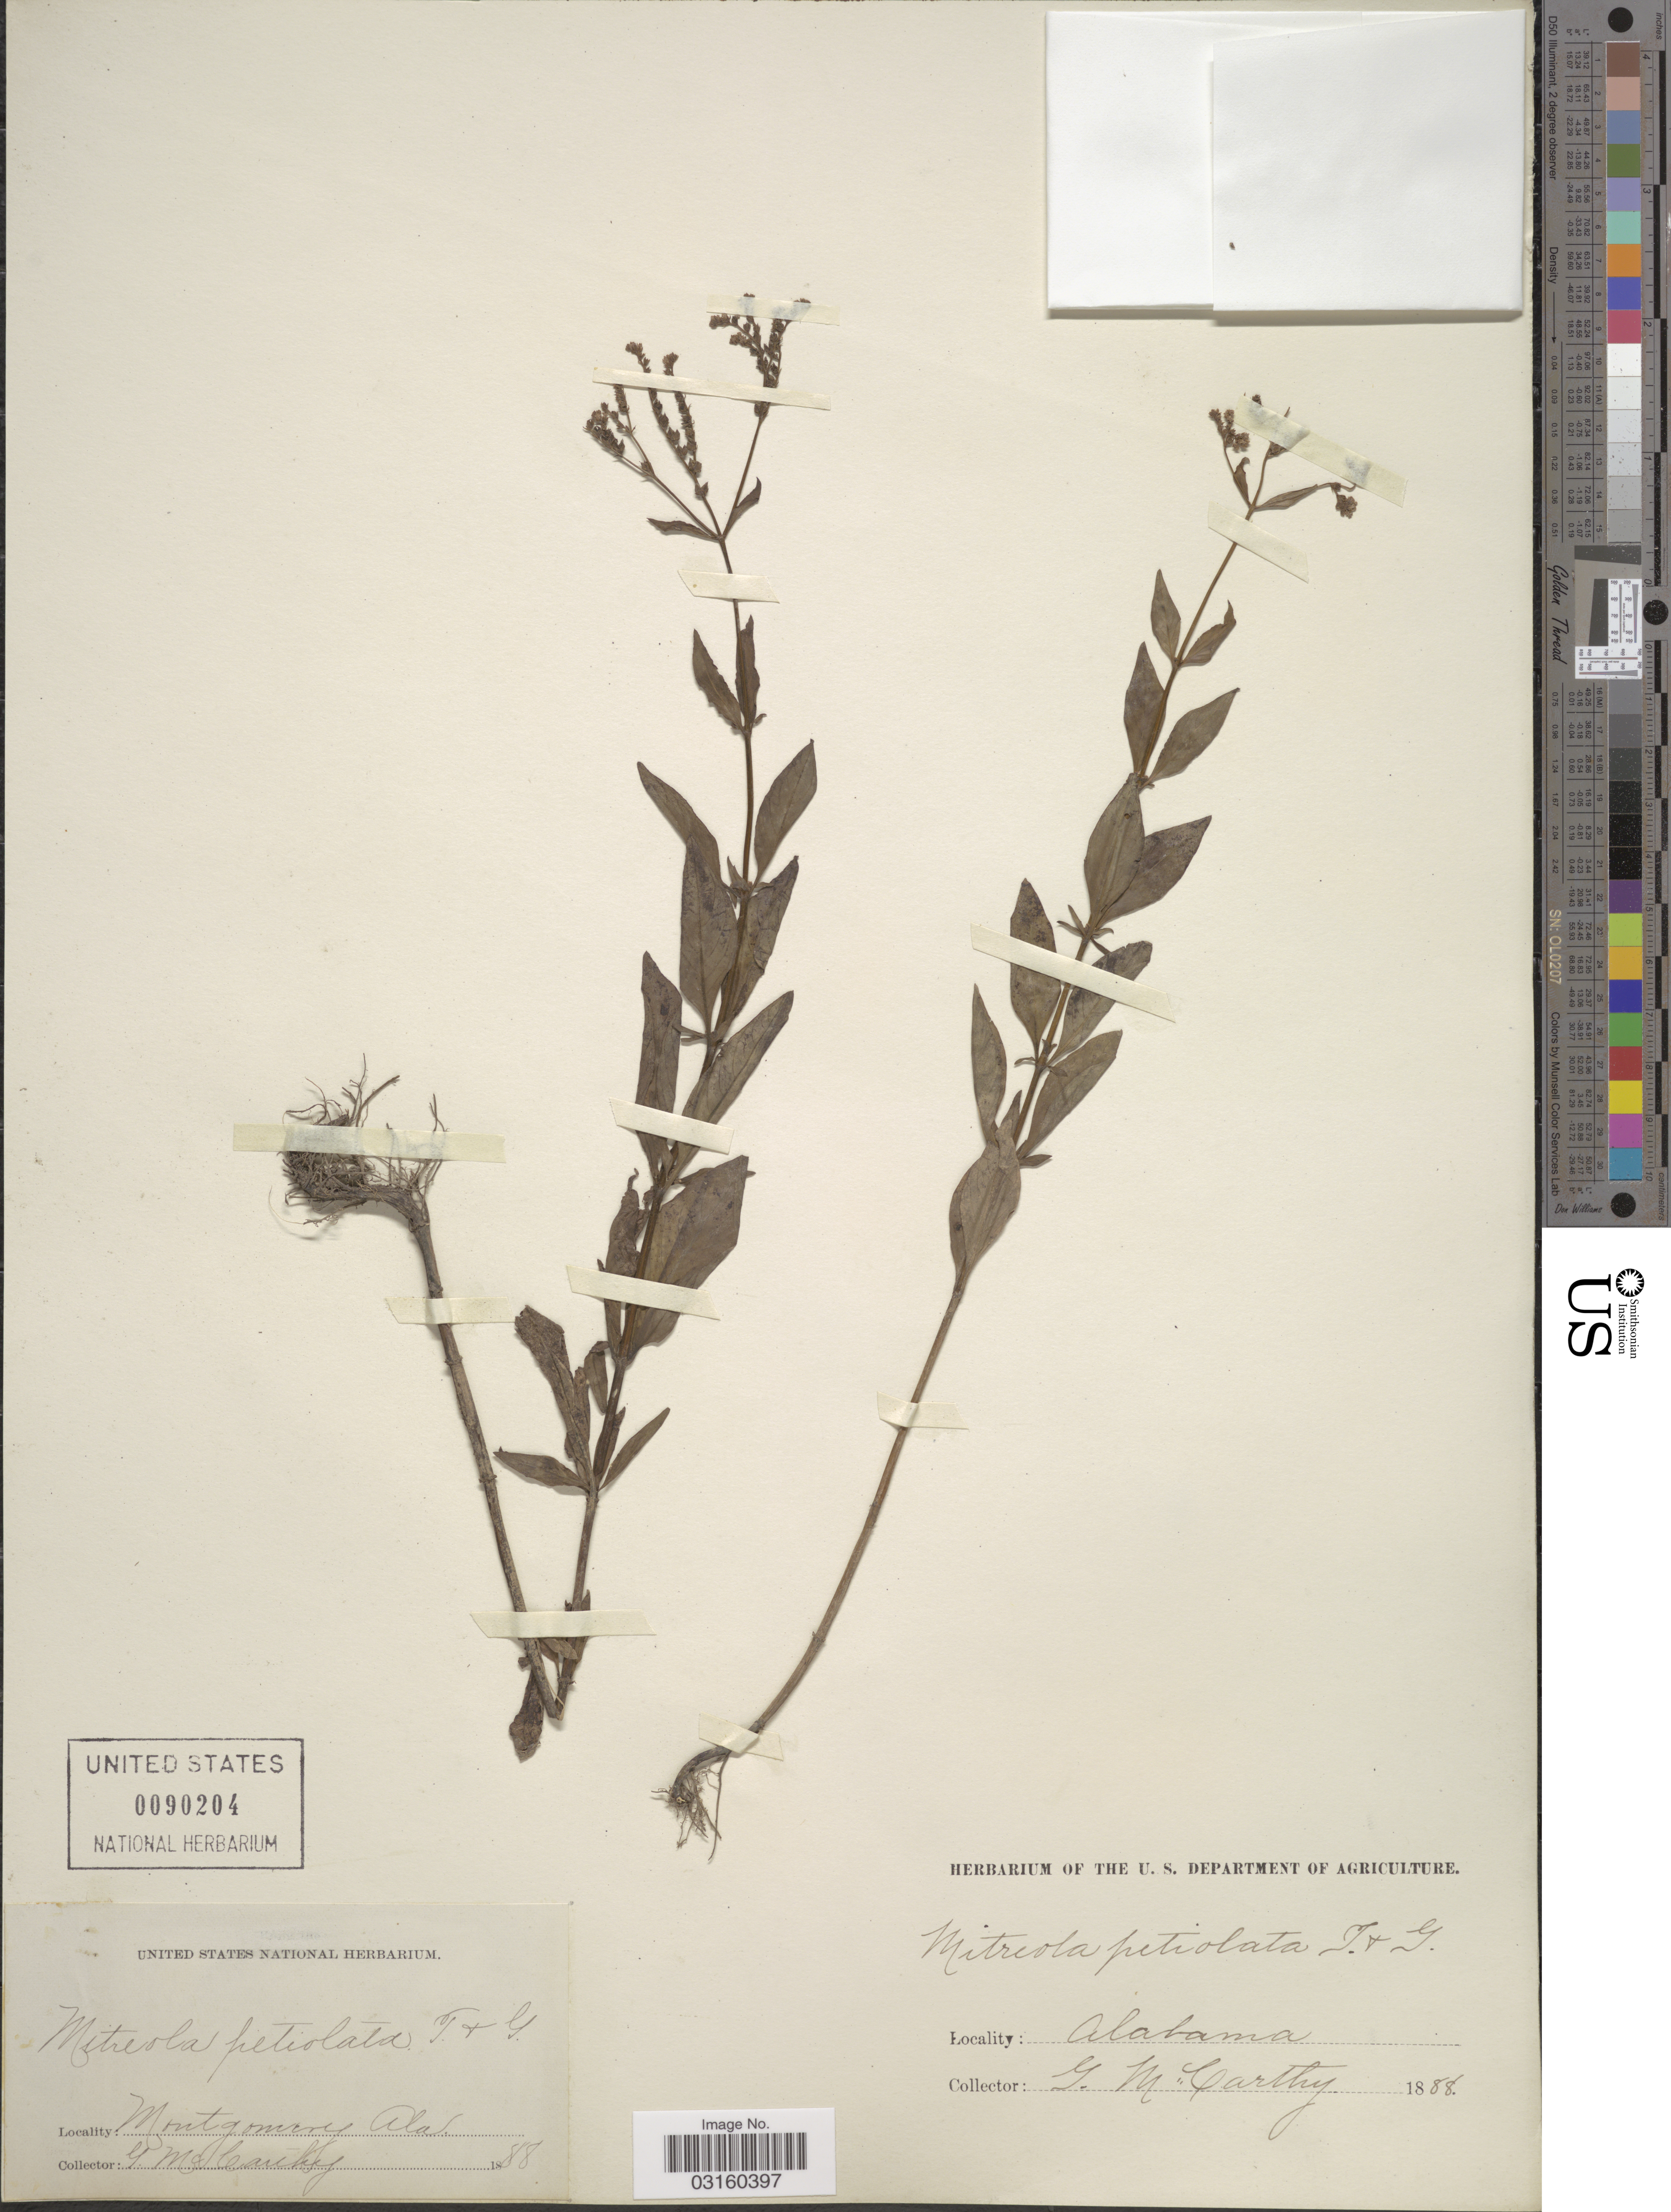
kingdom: Plantae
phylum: Tracheophyta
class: Magnoliopsida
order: Gentianales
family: Loganiaceae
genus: Mitreola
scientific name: Mitreola petiolata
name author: (J.F. Gmel.) Torr. & A. Gray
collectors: G. M. McCarthy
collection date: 1888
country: United States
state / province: Alabama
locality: Montgomery.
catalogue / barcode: US 90204